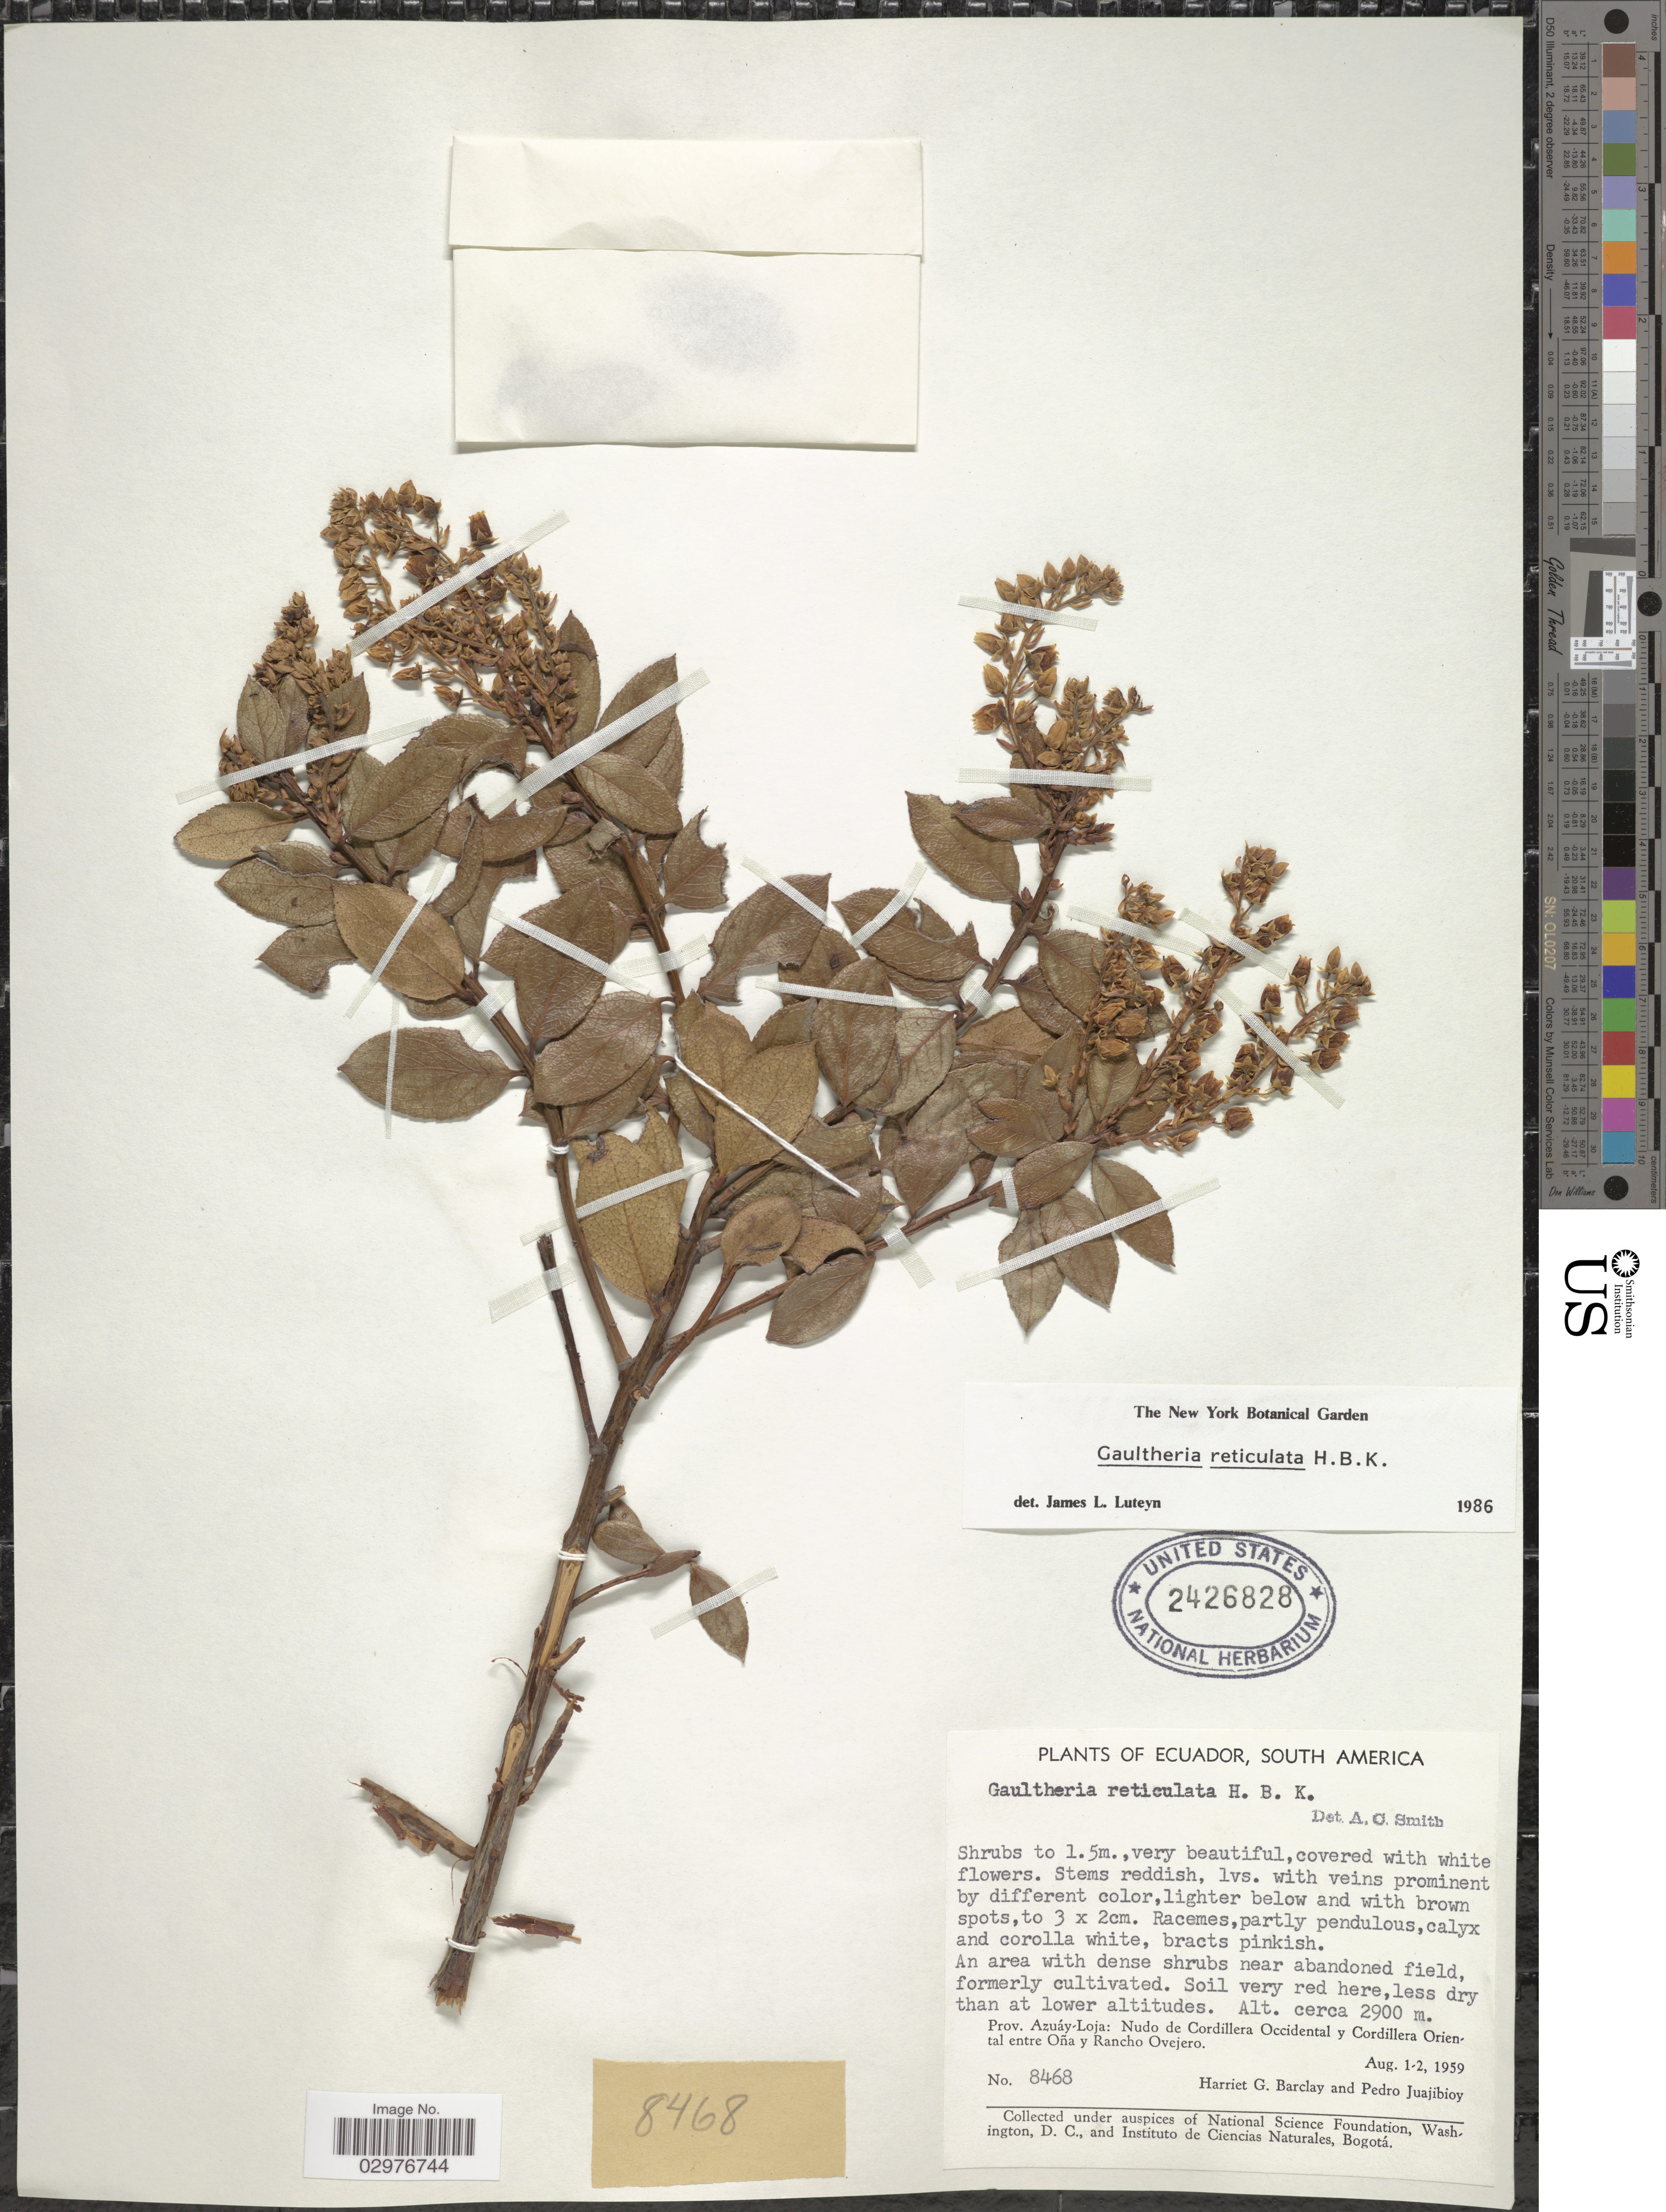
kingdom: Plantae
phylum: Tracheophyta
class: Magnoliopsida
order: Ericales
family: Ericaceae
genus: Gaultheria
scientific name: Gaultheria reticulata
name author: Kunth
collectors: H. G. Barclay & P. Juajibioy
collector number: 8468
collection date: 1959-08-01/1959-08-02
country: Ecuador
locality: Prov. Azuáy-Loja: Nudo de Cordillera Occidental y Cordillera Oriental entre Oña y Rancho Ovejero.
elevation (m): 2900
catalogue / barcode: US 2426828